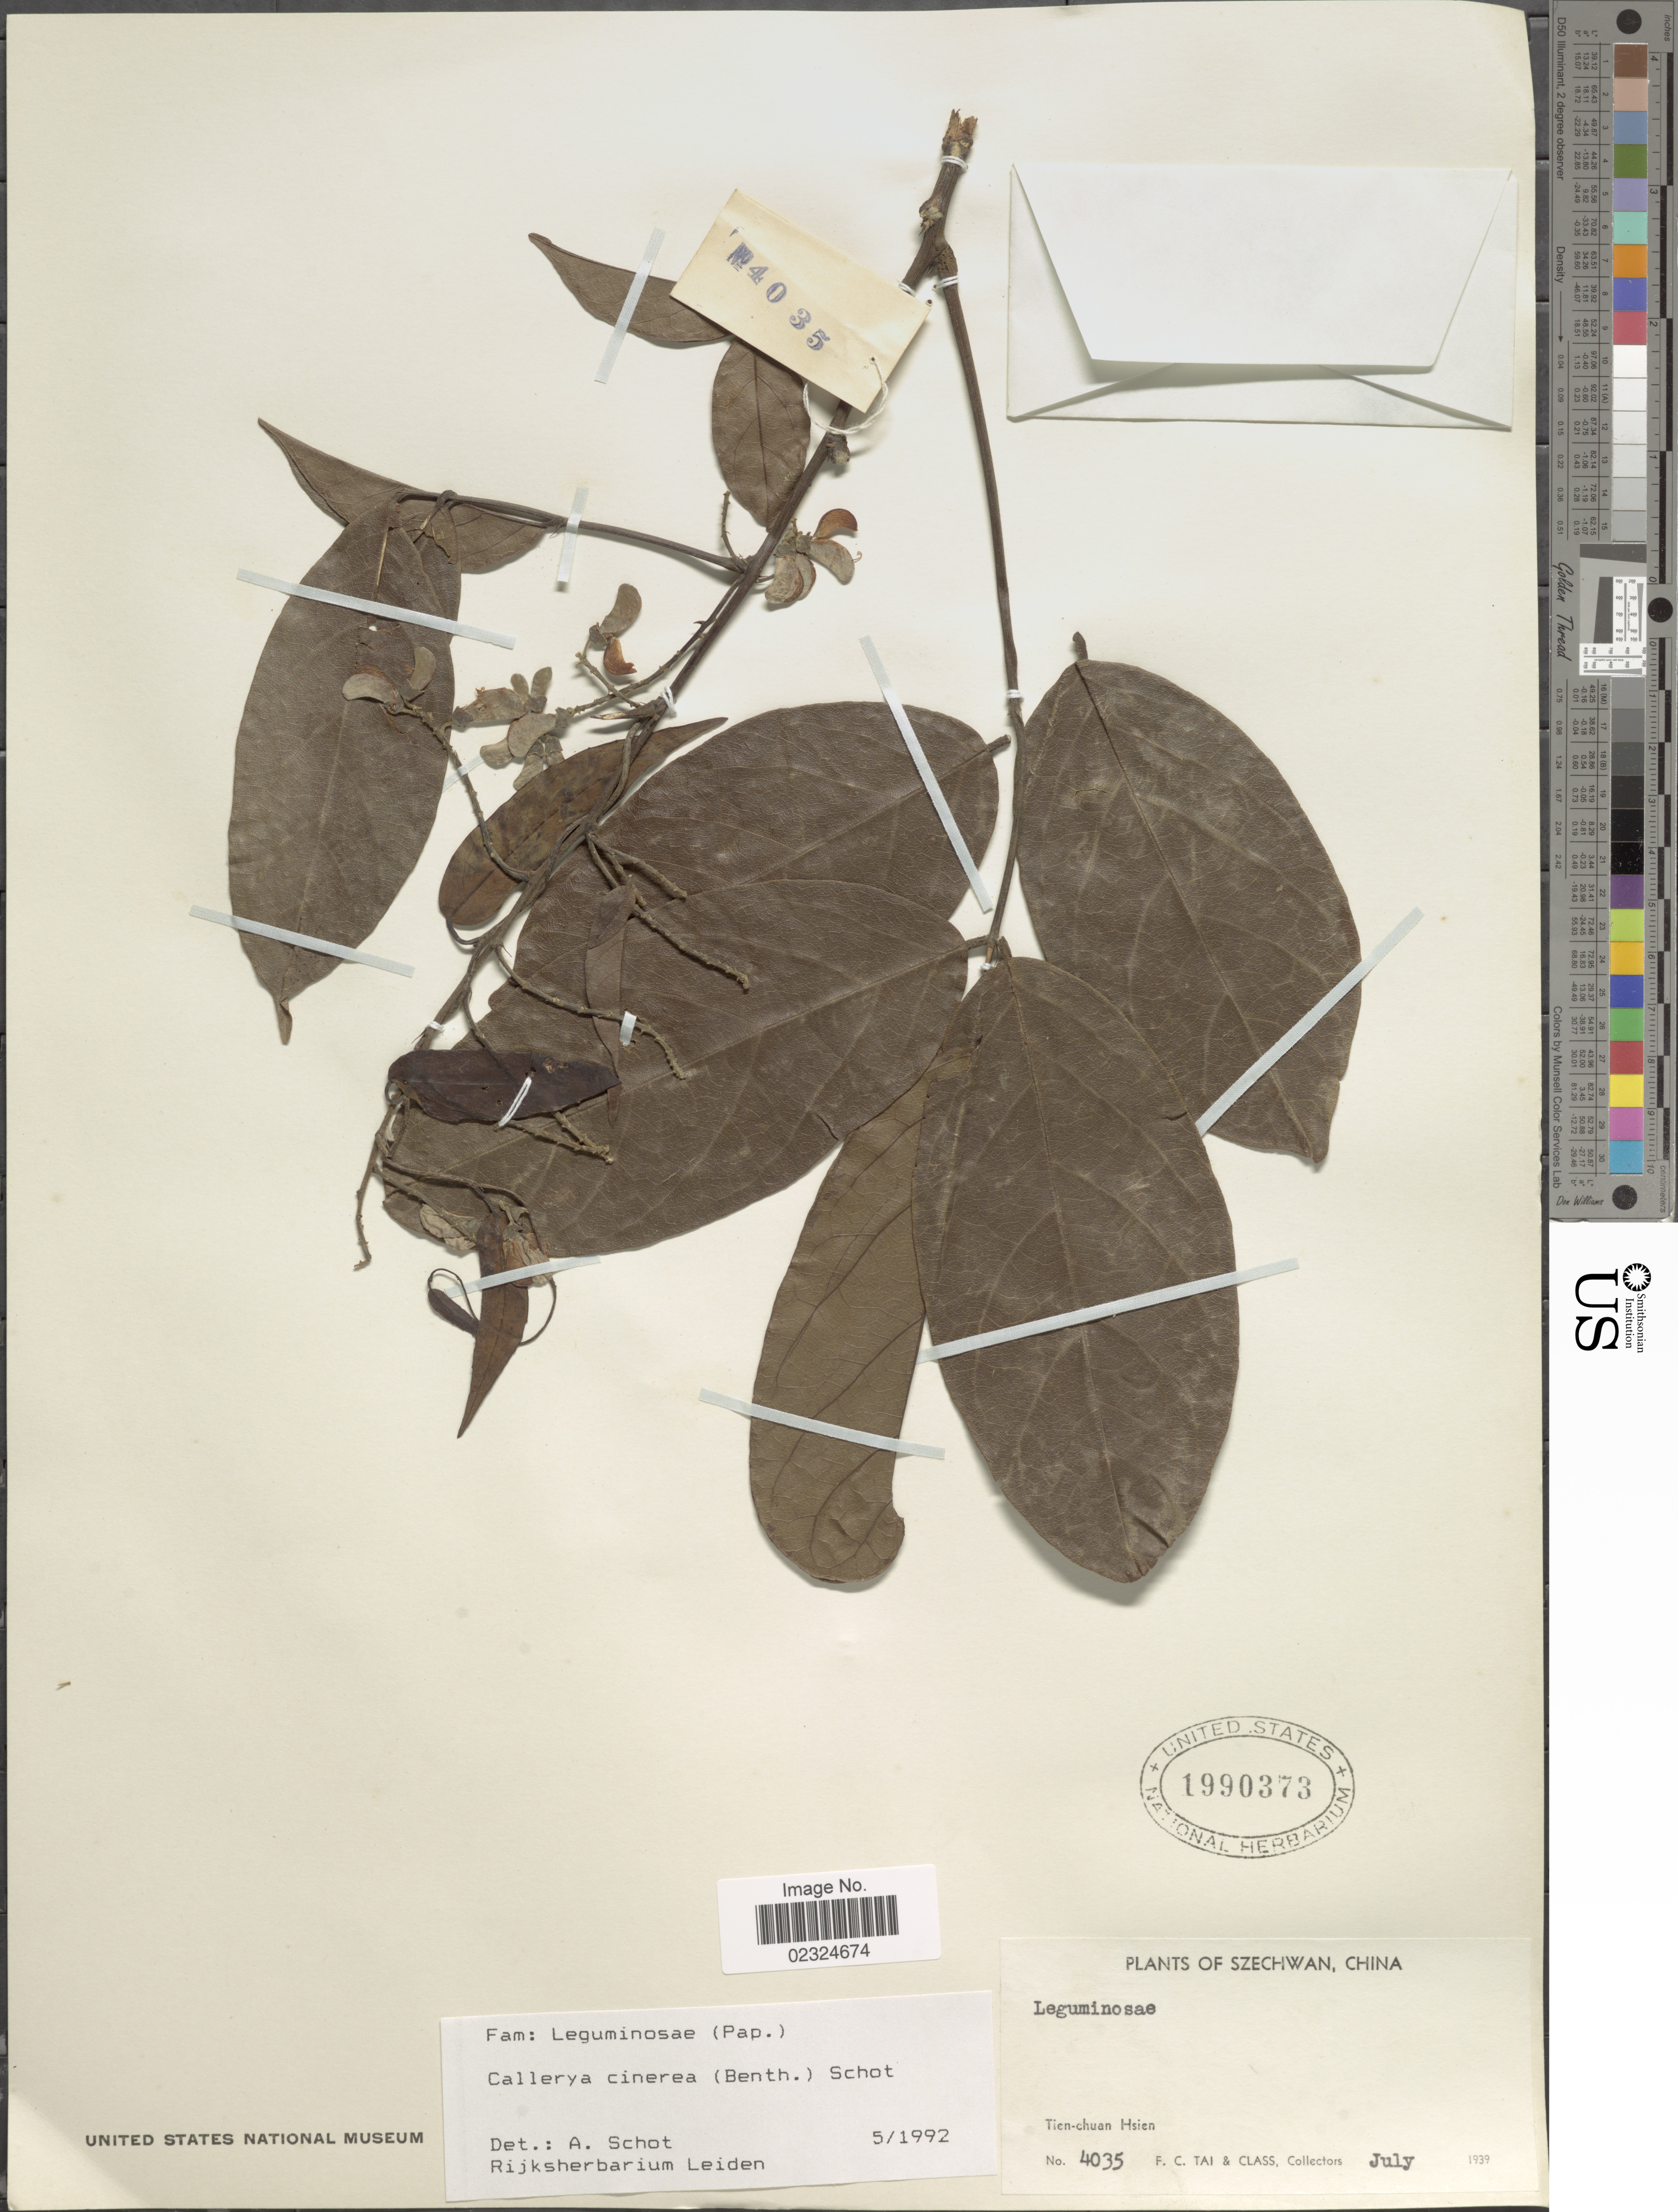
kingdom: Plantae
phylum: Tracheophyta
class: Magnoliopsida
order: Fabales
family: Fabaceae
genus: Callerya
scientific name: Callerya cinerea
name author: (Benth.) Schot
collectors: F. Tai & et al.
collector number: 4035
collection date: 1939-07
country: China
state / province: Sichuan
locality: Zechwan, Tien-chuan Hsien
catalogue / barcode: US 1990373